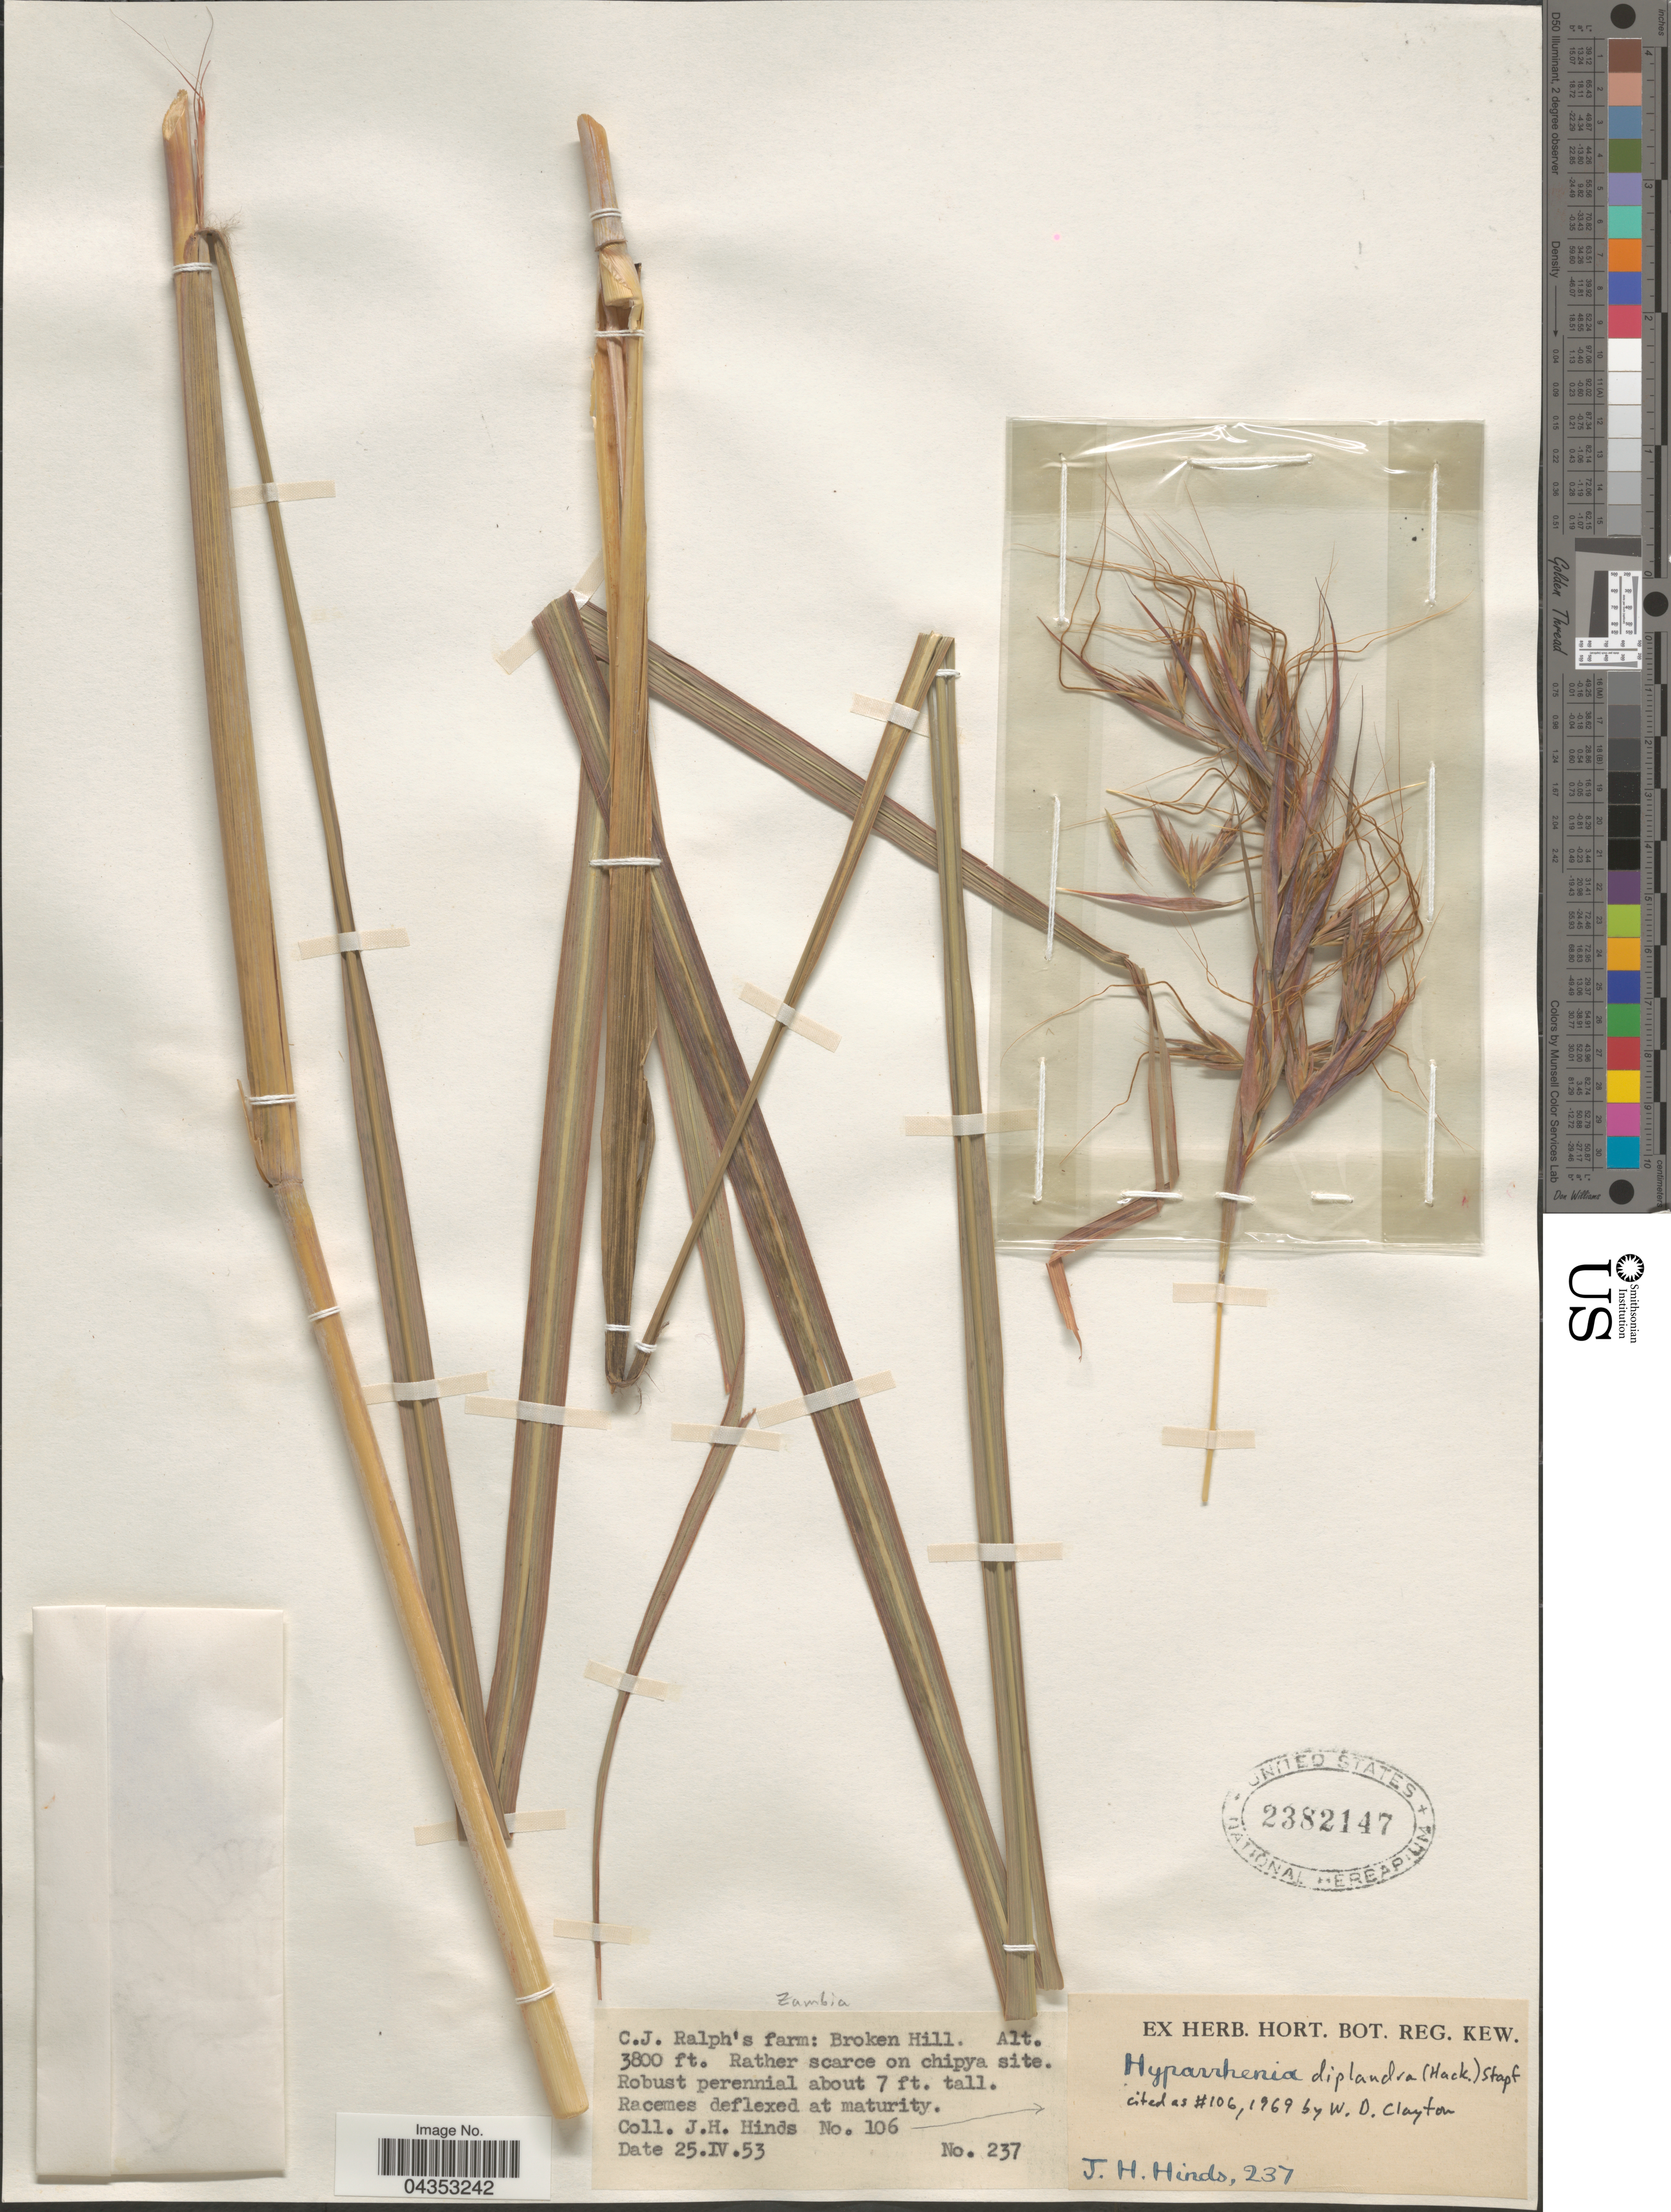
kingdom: Plantae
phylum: Tracheophyta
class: Liliopsida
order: Poales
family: Poaceae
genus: Hyparrhenia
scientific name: Hyparrhenia diplandra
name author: (Hack.) Stapf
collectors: J. Hinds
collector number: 237/106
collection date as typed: Transcribed d/m/y: 25/4/53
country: Zambia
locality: C.J. Ralph's farm: Broken Hill.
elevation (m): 1158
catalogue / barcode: US 2382147